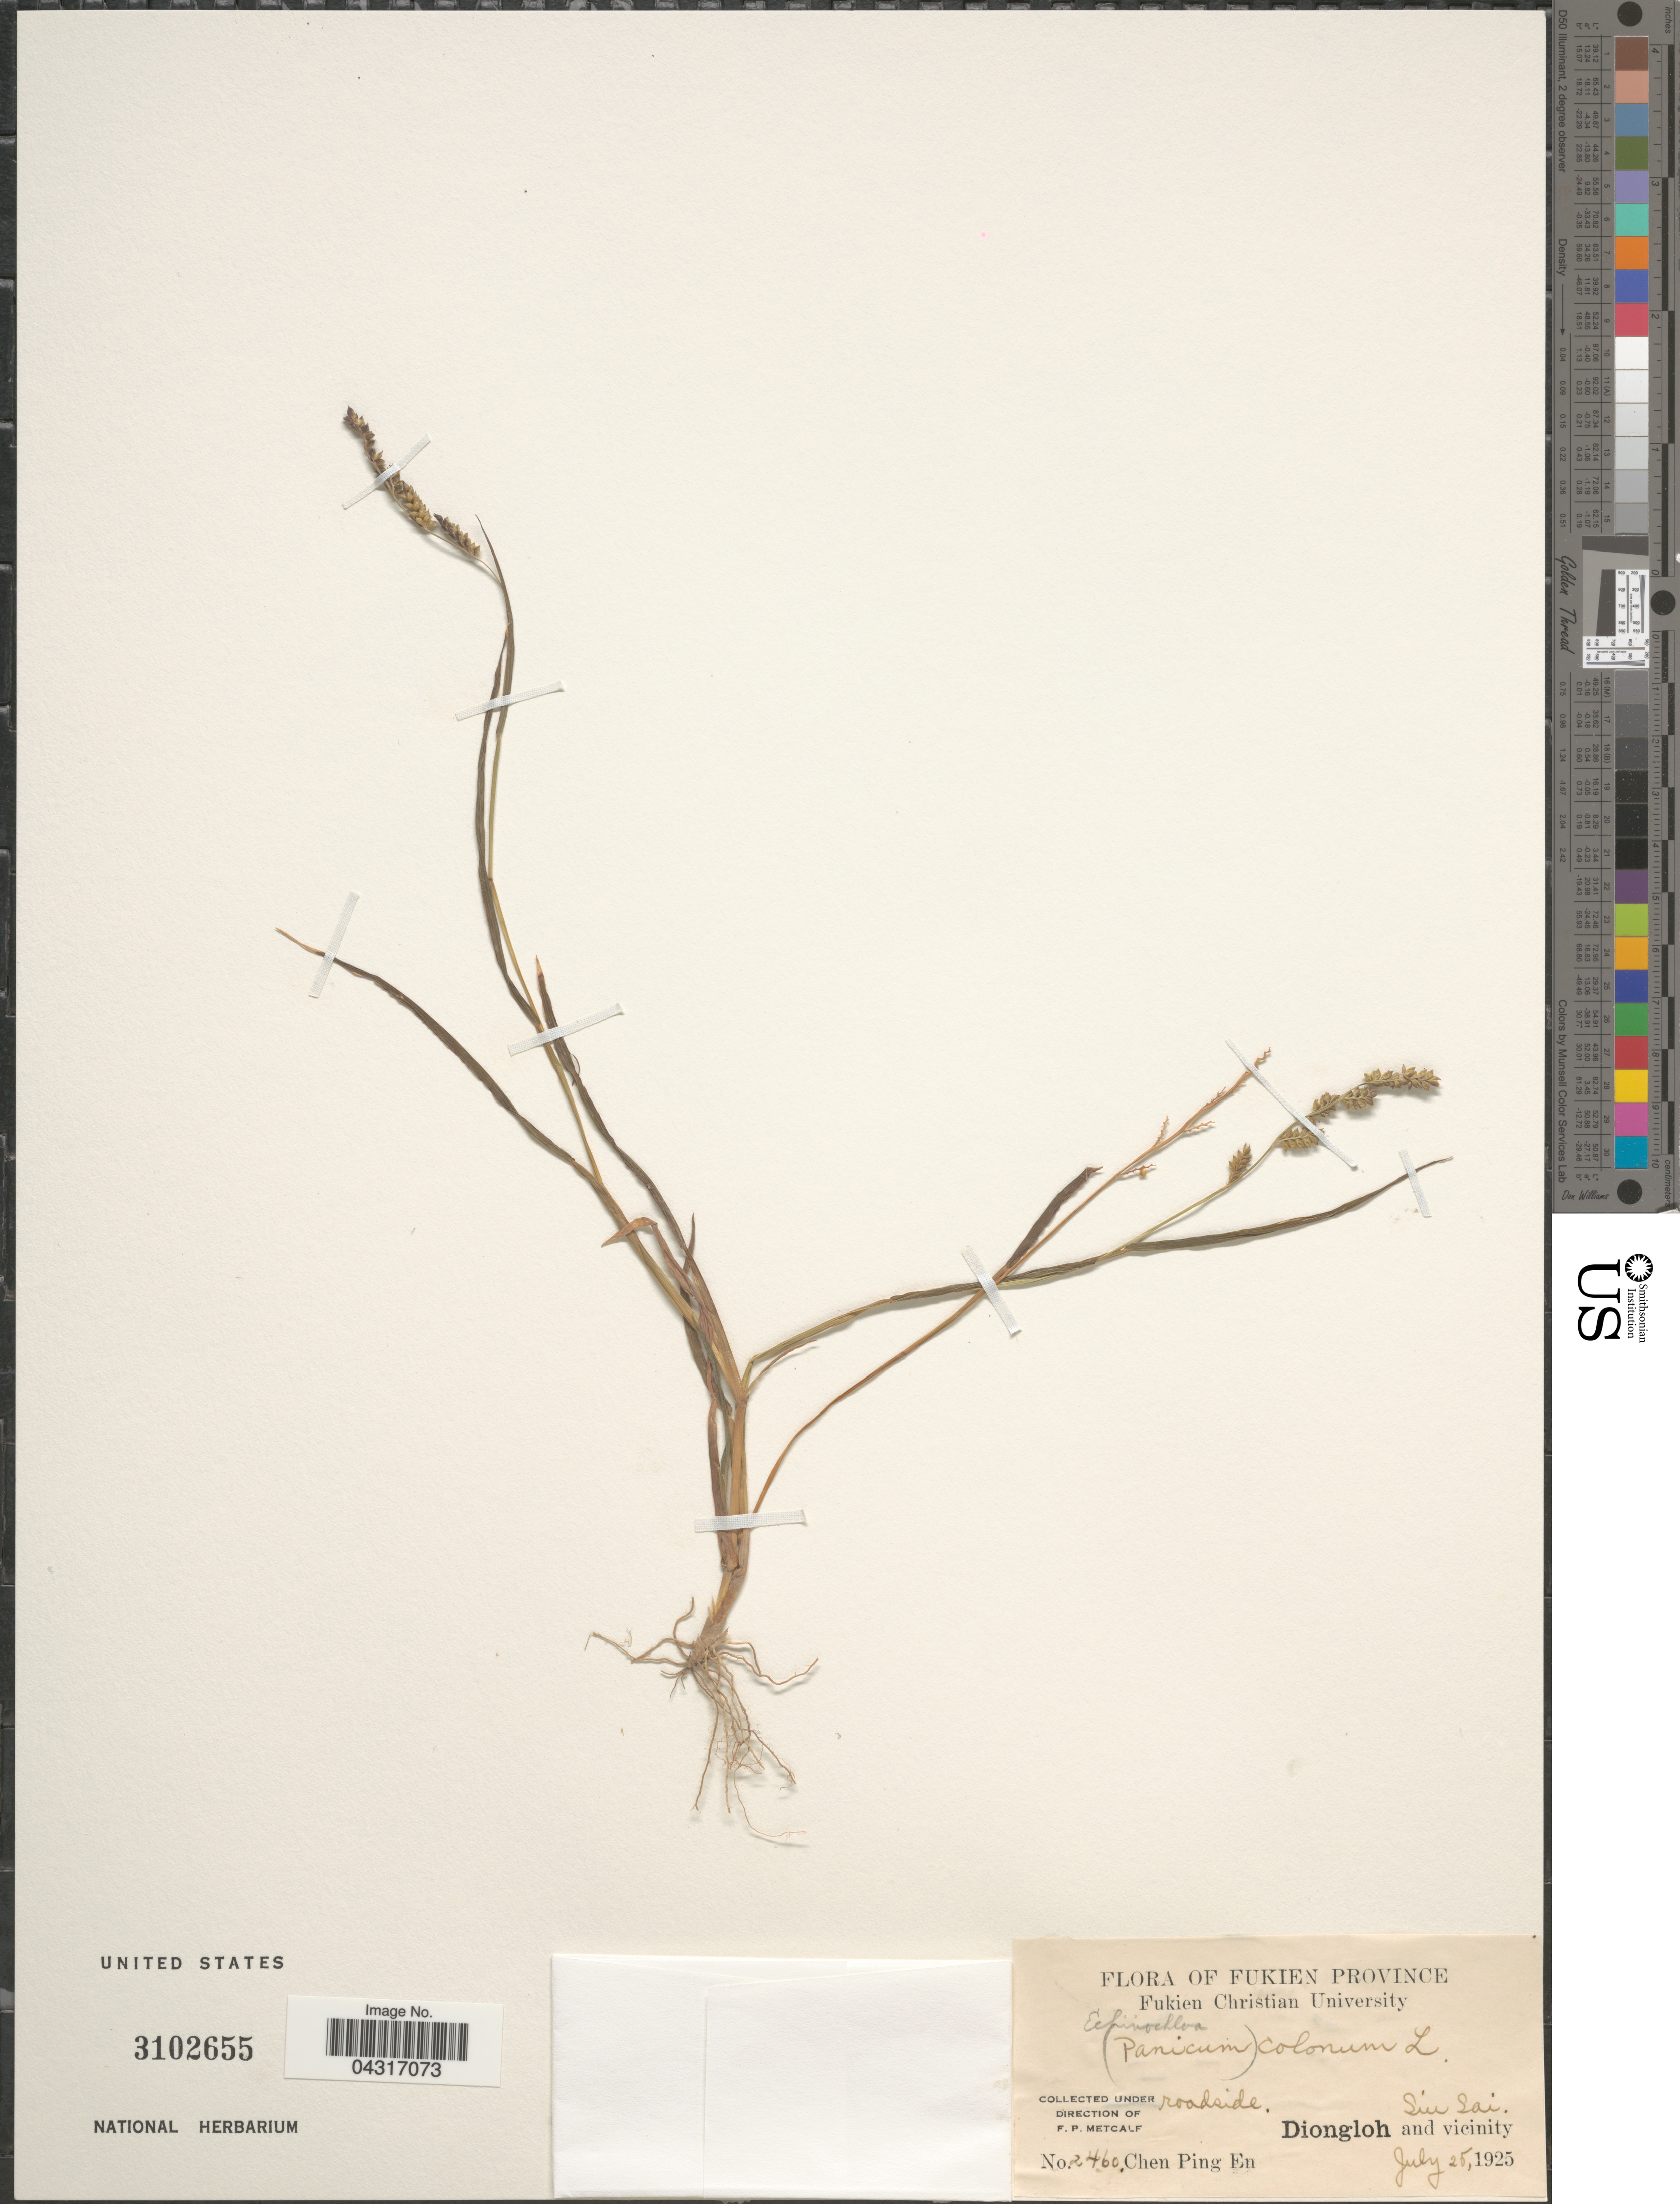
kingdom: Plantae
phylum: Tracheophyta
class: Liliopsida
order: Poales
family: Poaceae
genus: Echinochloa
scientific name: Echinochloa colona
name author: (L.) Link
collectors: C. Ping En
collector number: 2460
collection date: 1925-07-25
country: China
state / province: Fujian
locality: Fukien Province. Siu Sai. Diongloh and vicinity.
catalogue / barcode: US 3102655